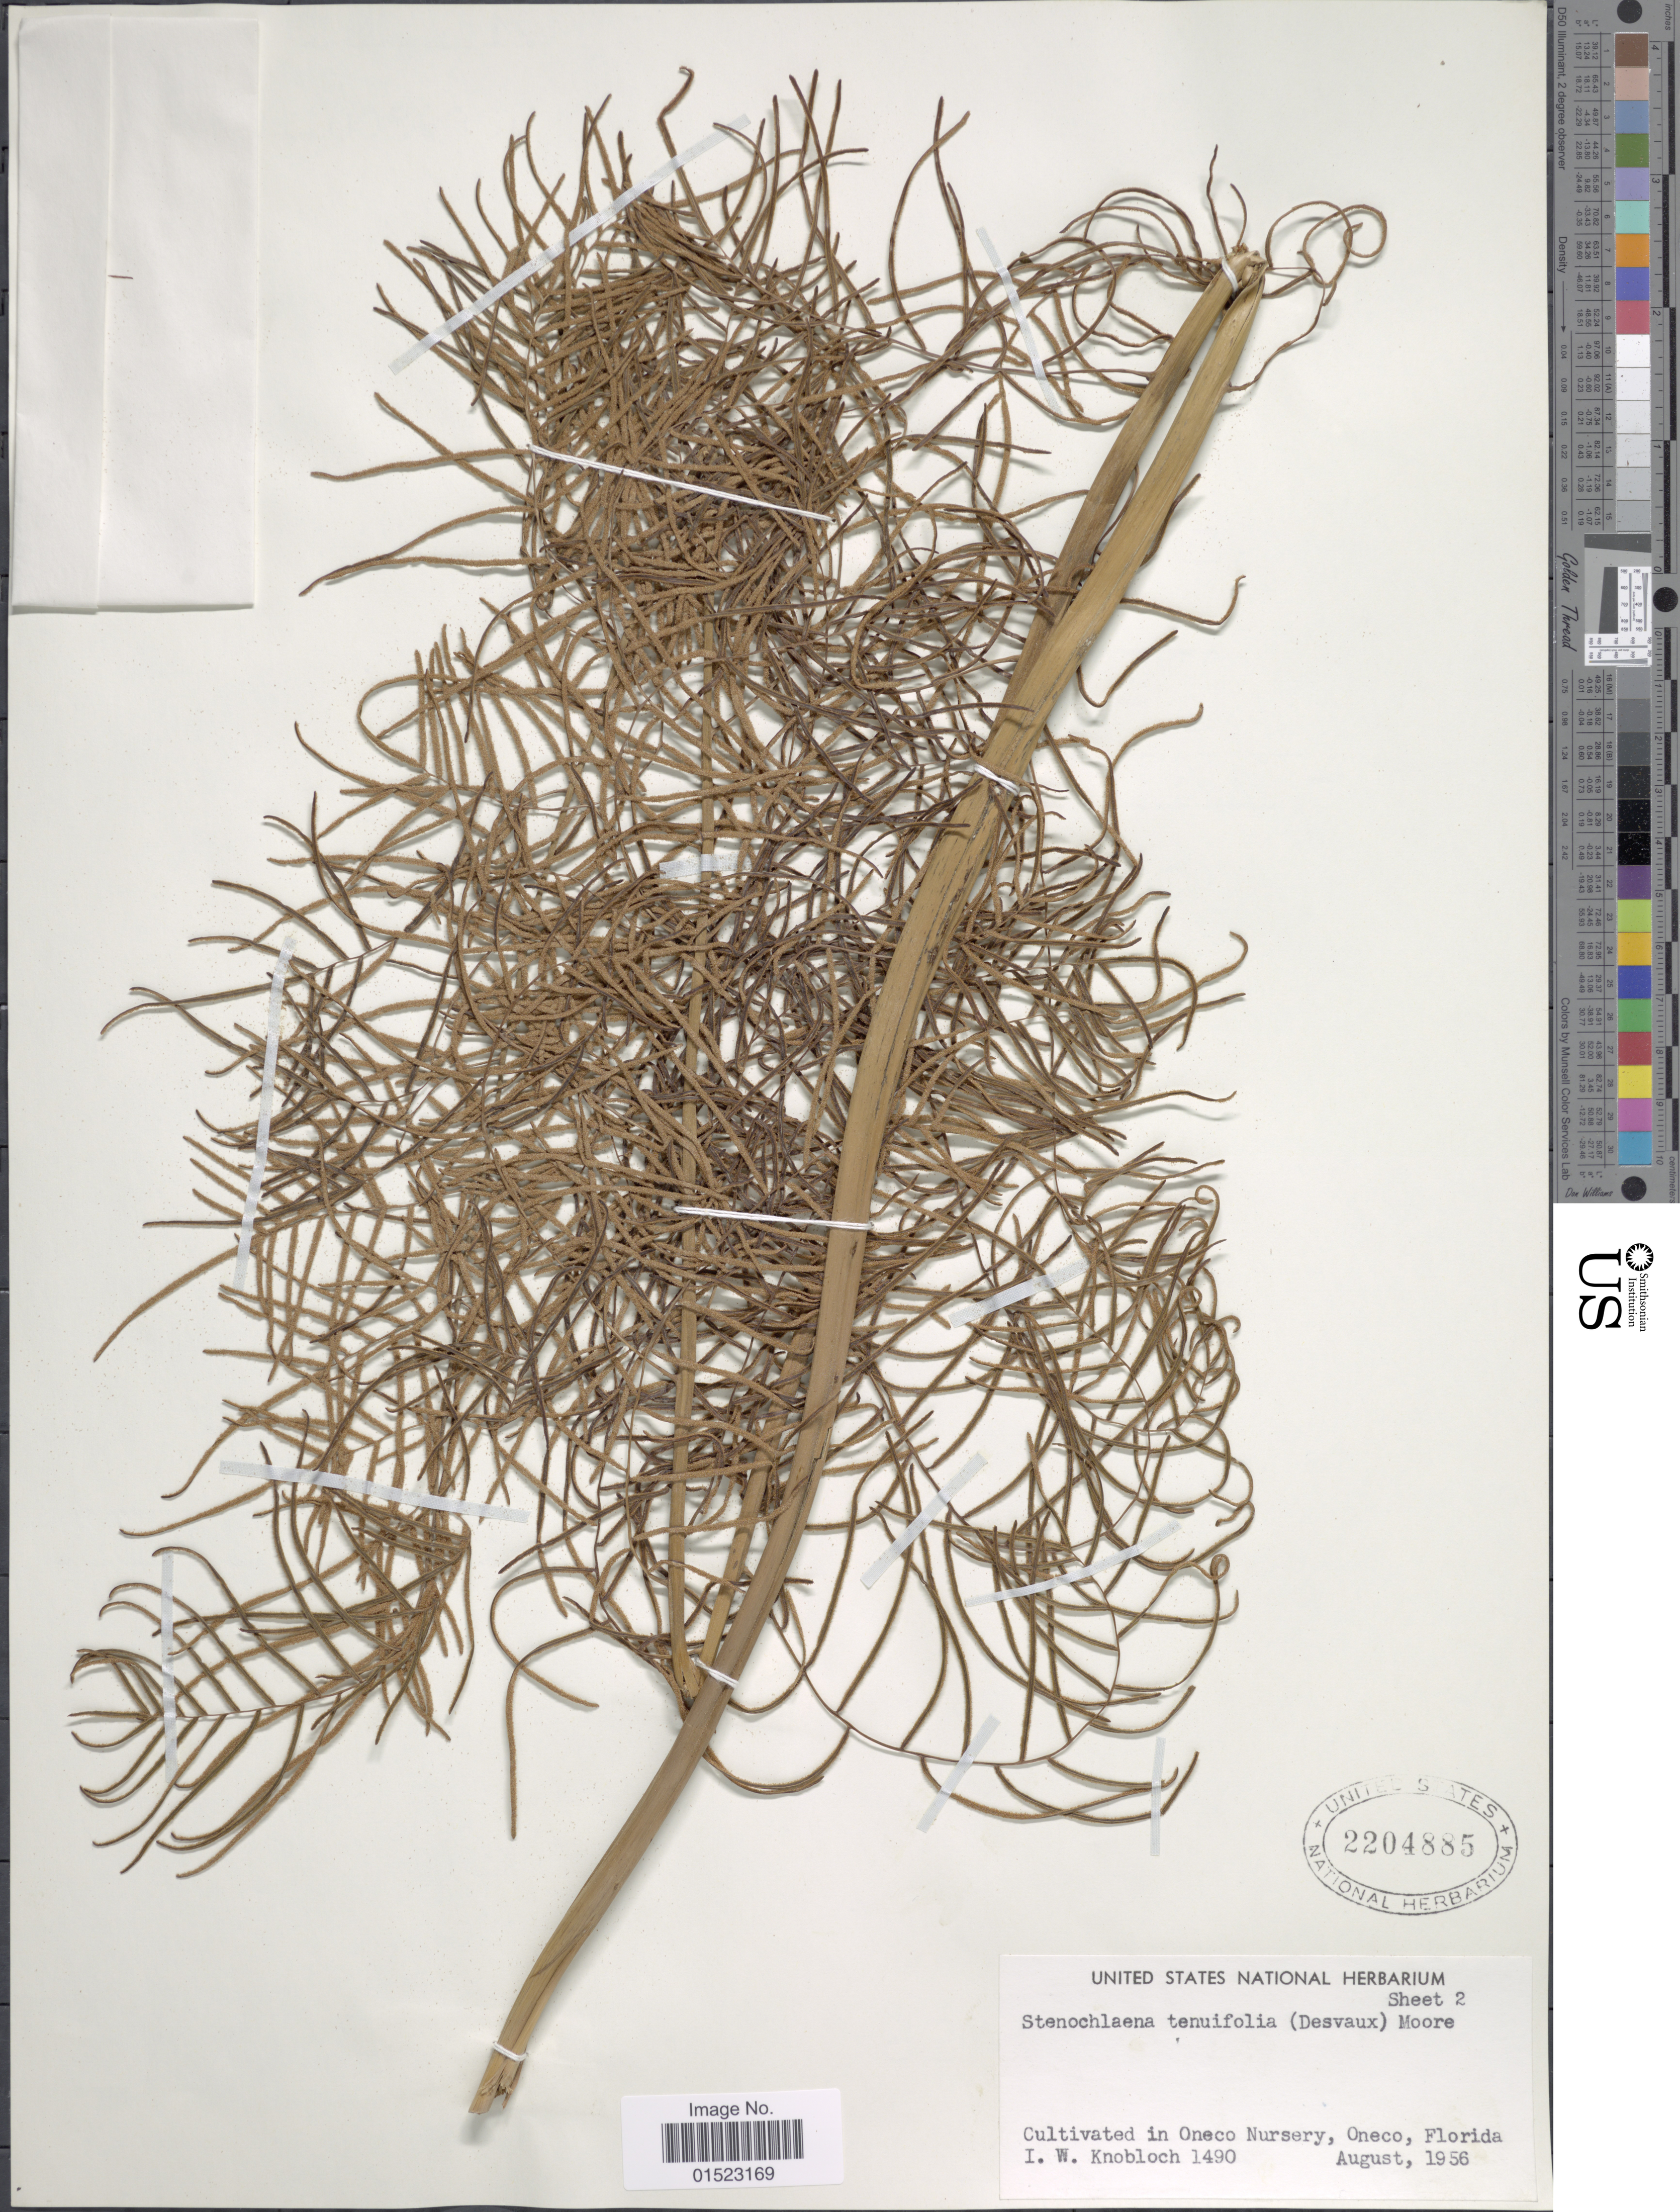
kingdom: Plantae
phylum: Tracheophyta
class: Polypodiopsida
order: Polypodiales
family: Blechnaceae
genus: Stenochlaena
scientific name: Stenochlaena tenuifolia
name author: (Desv.) T. Moore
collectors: I. W. Knobloch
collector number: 1490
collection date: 1956-08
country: United States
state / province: Florida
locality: Oneco Nursery, Oneco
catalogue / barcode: US 2204885